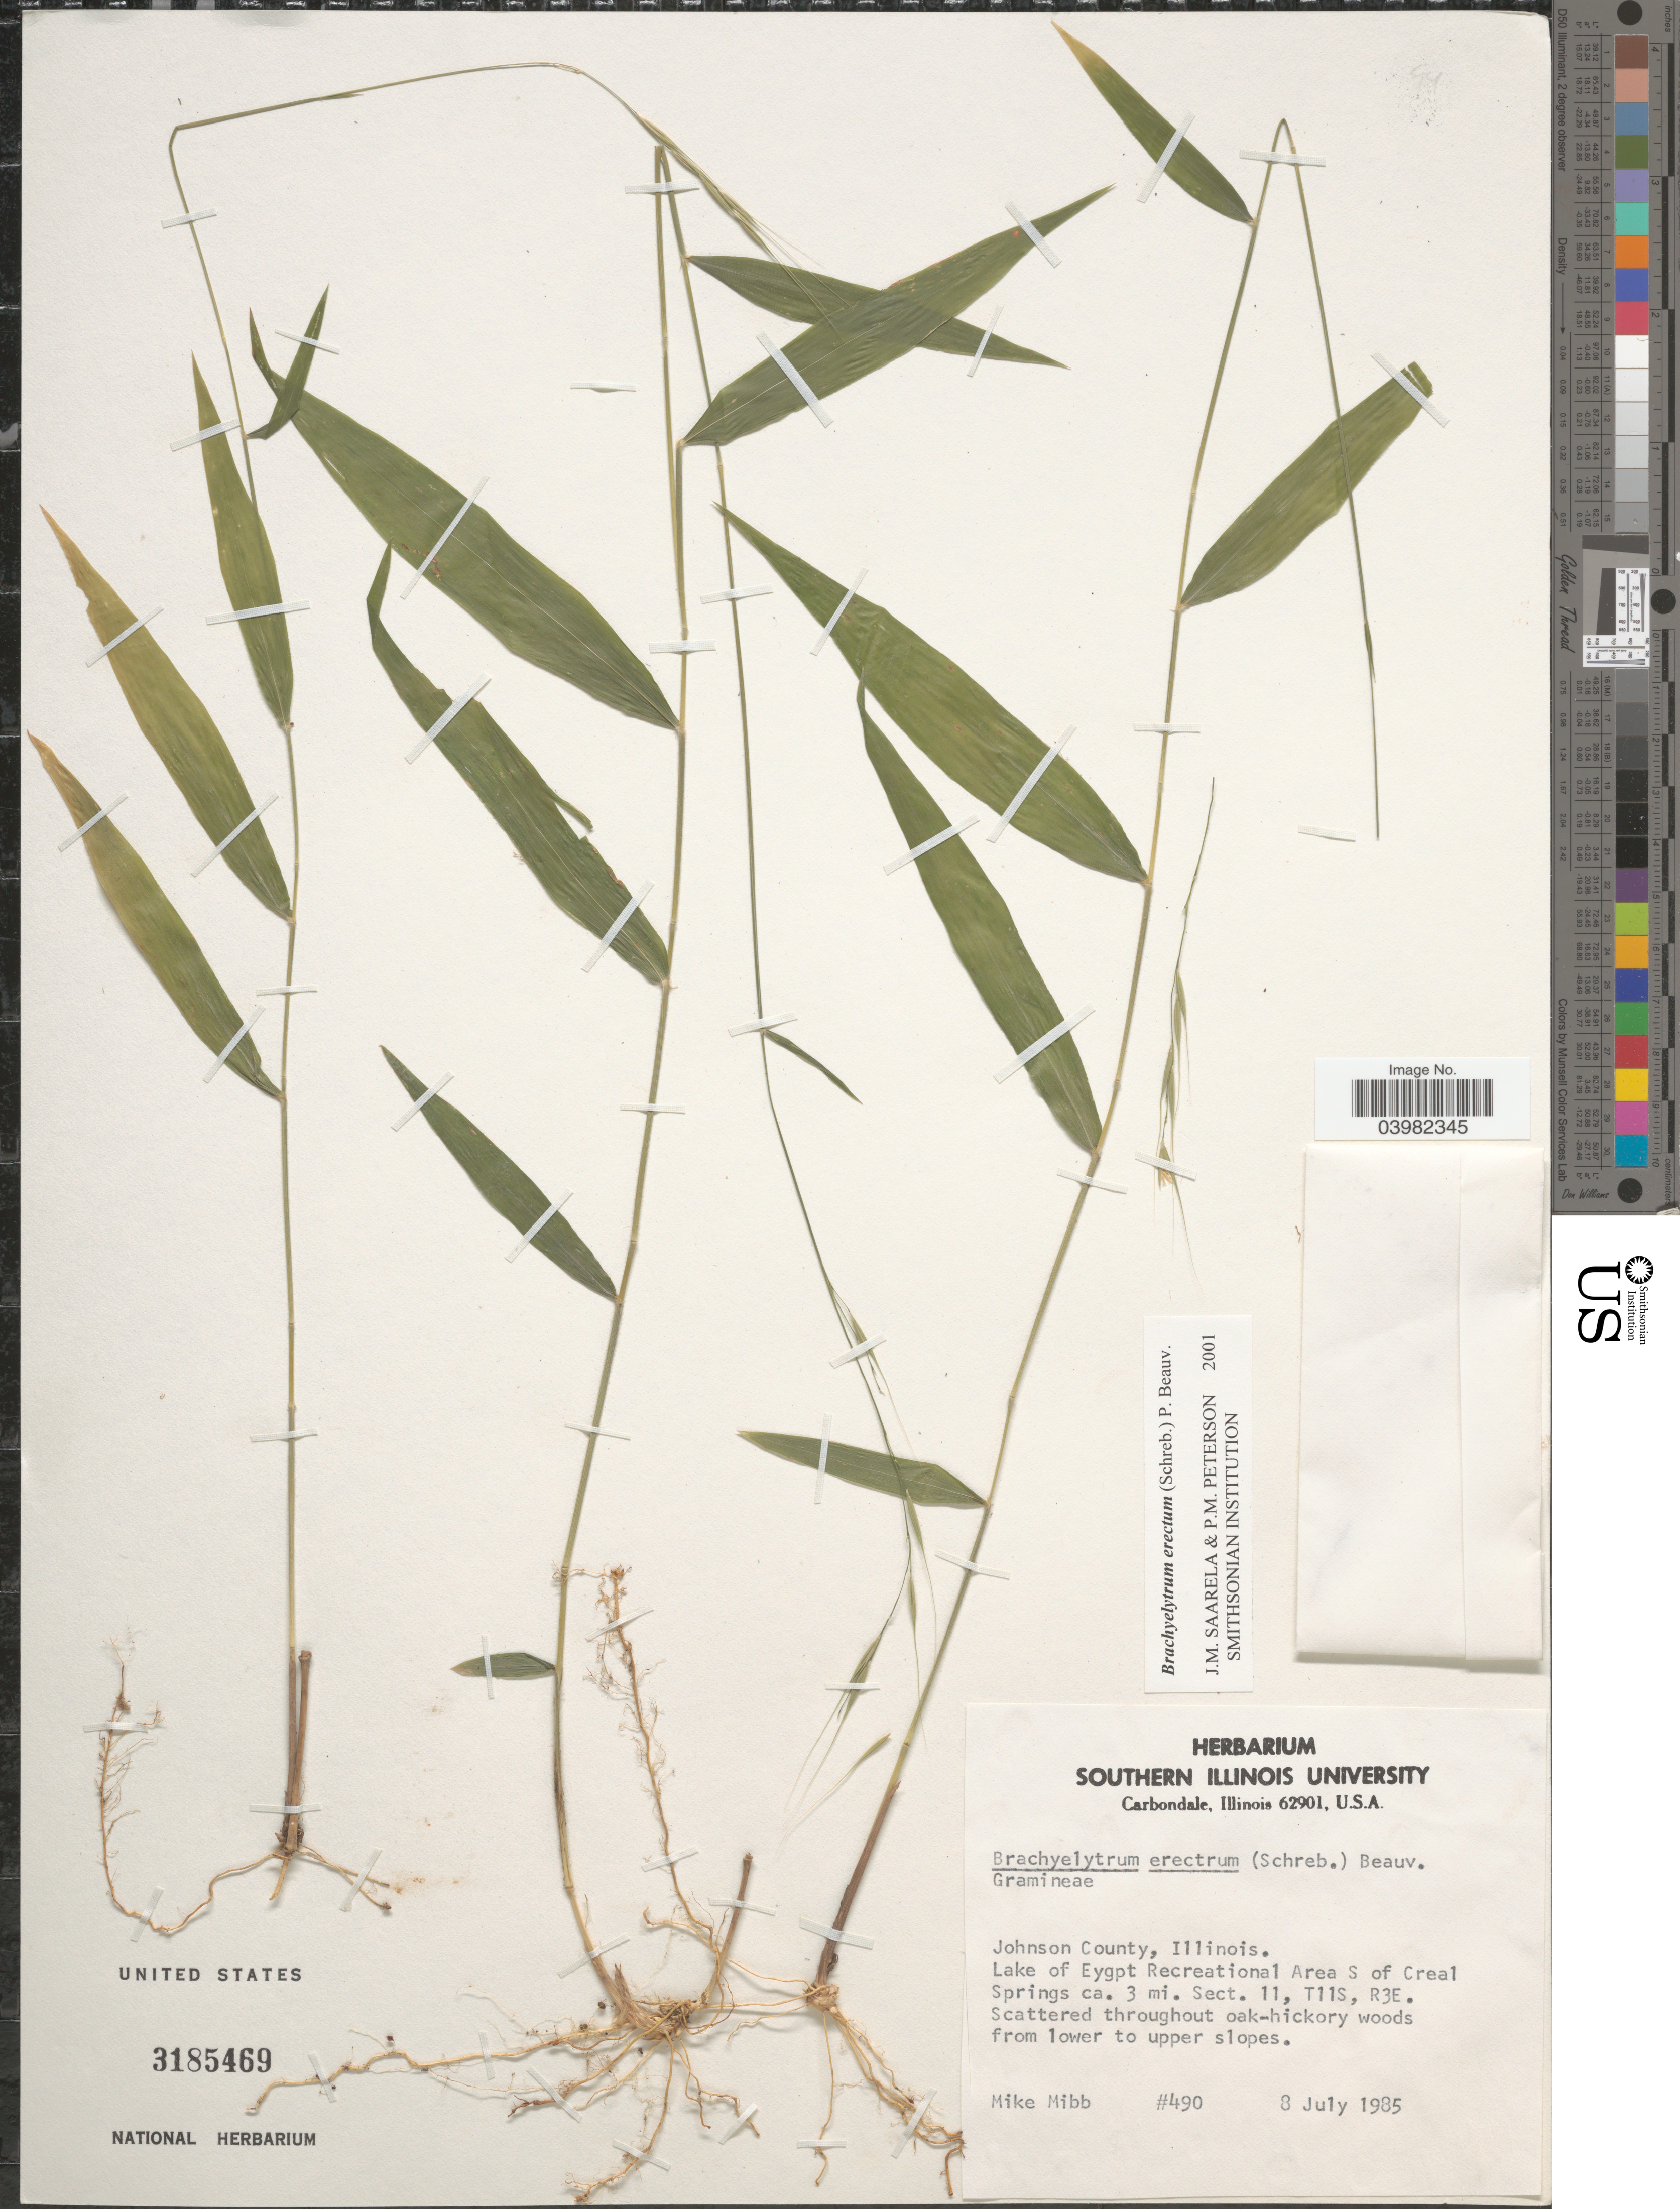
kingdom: Plantae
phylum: Tracheophyta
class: Liliopsida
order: Poales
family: Poaceae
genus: Brachyelytrum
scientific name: Brachyelytrum erectum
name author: (Schreb.) P. Beauv.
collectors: M. Mibb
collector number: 490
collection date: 1985-07-08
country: United States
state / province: Illinois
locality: Johnson County. Lake of Egypt Recreational Area S of Creal Springs ca. 3 mi. Sect. 11, T11S, R3E.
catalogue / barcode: US 3185469